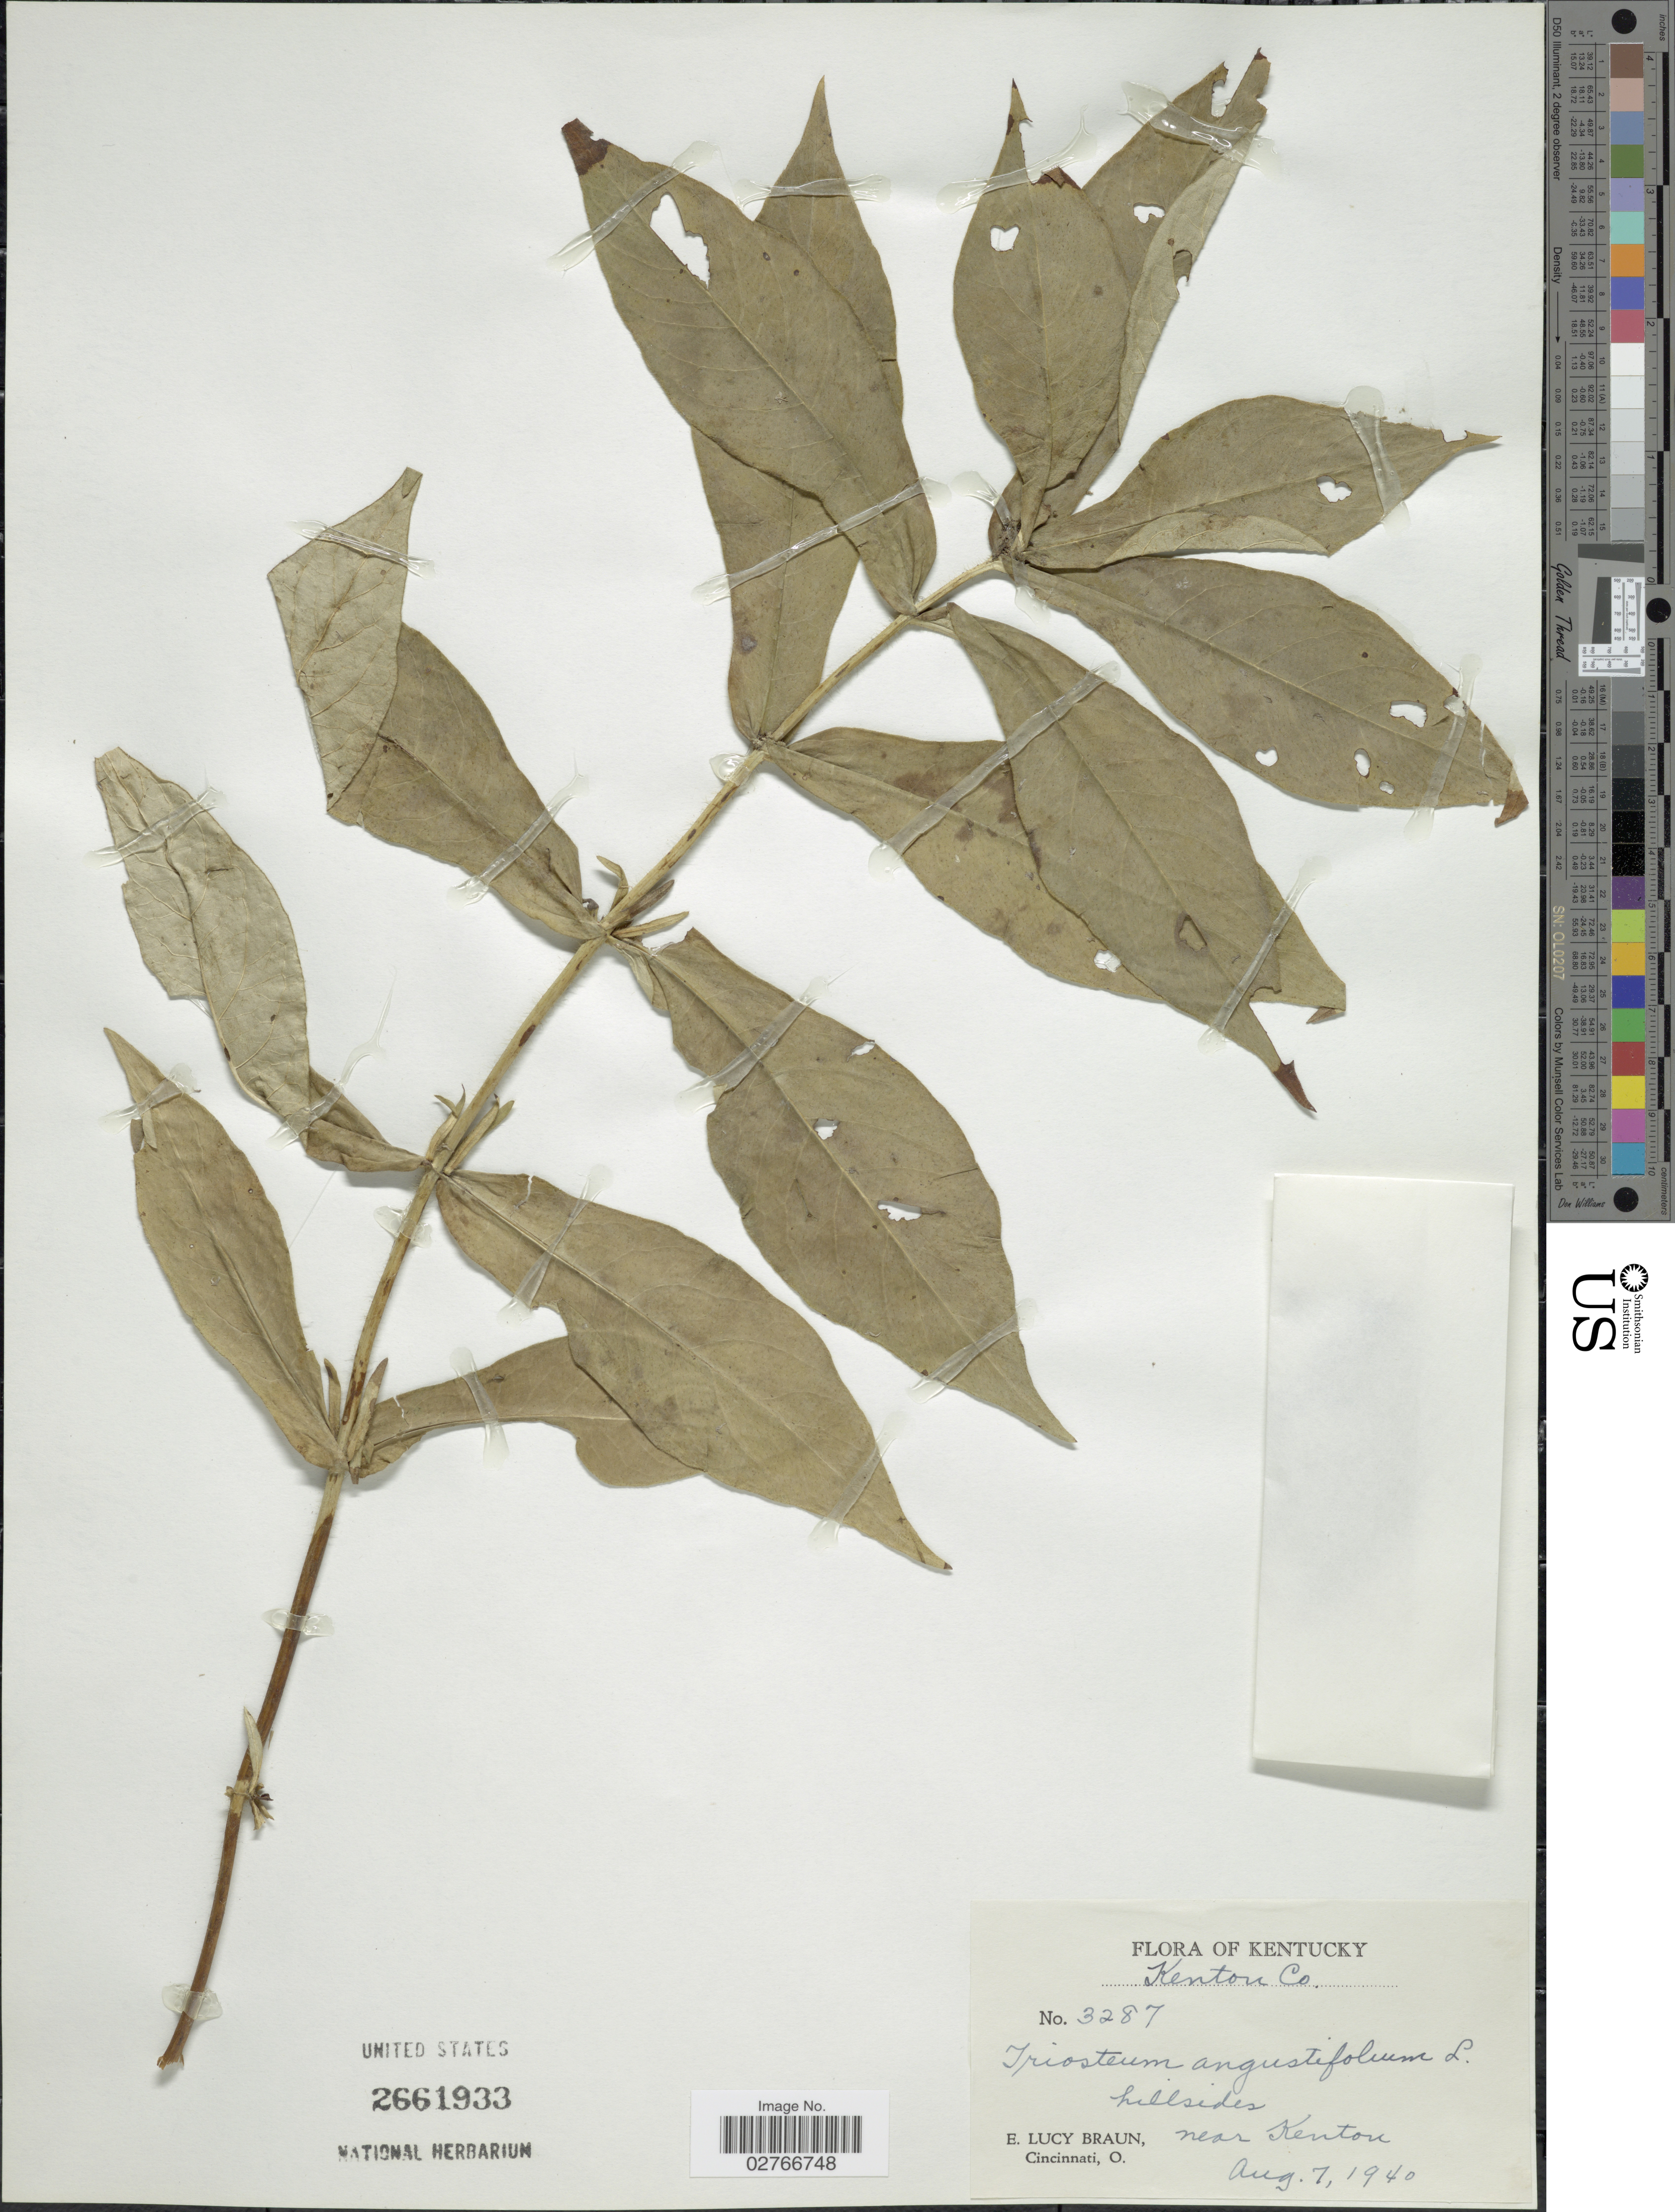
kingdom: Plantae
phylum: Tracheophyta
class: Magnoliopsida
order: Dipsacales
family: Caprifoliaceae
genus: Triosteum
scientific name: Triosteum angustifolium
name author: L.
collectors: E. L. Braun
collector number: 3287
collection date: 1940-08-07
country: United States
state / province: Kentucky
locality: Kenton Co. Near Kenton.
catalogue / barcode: US 2661933